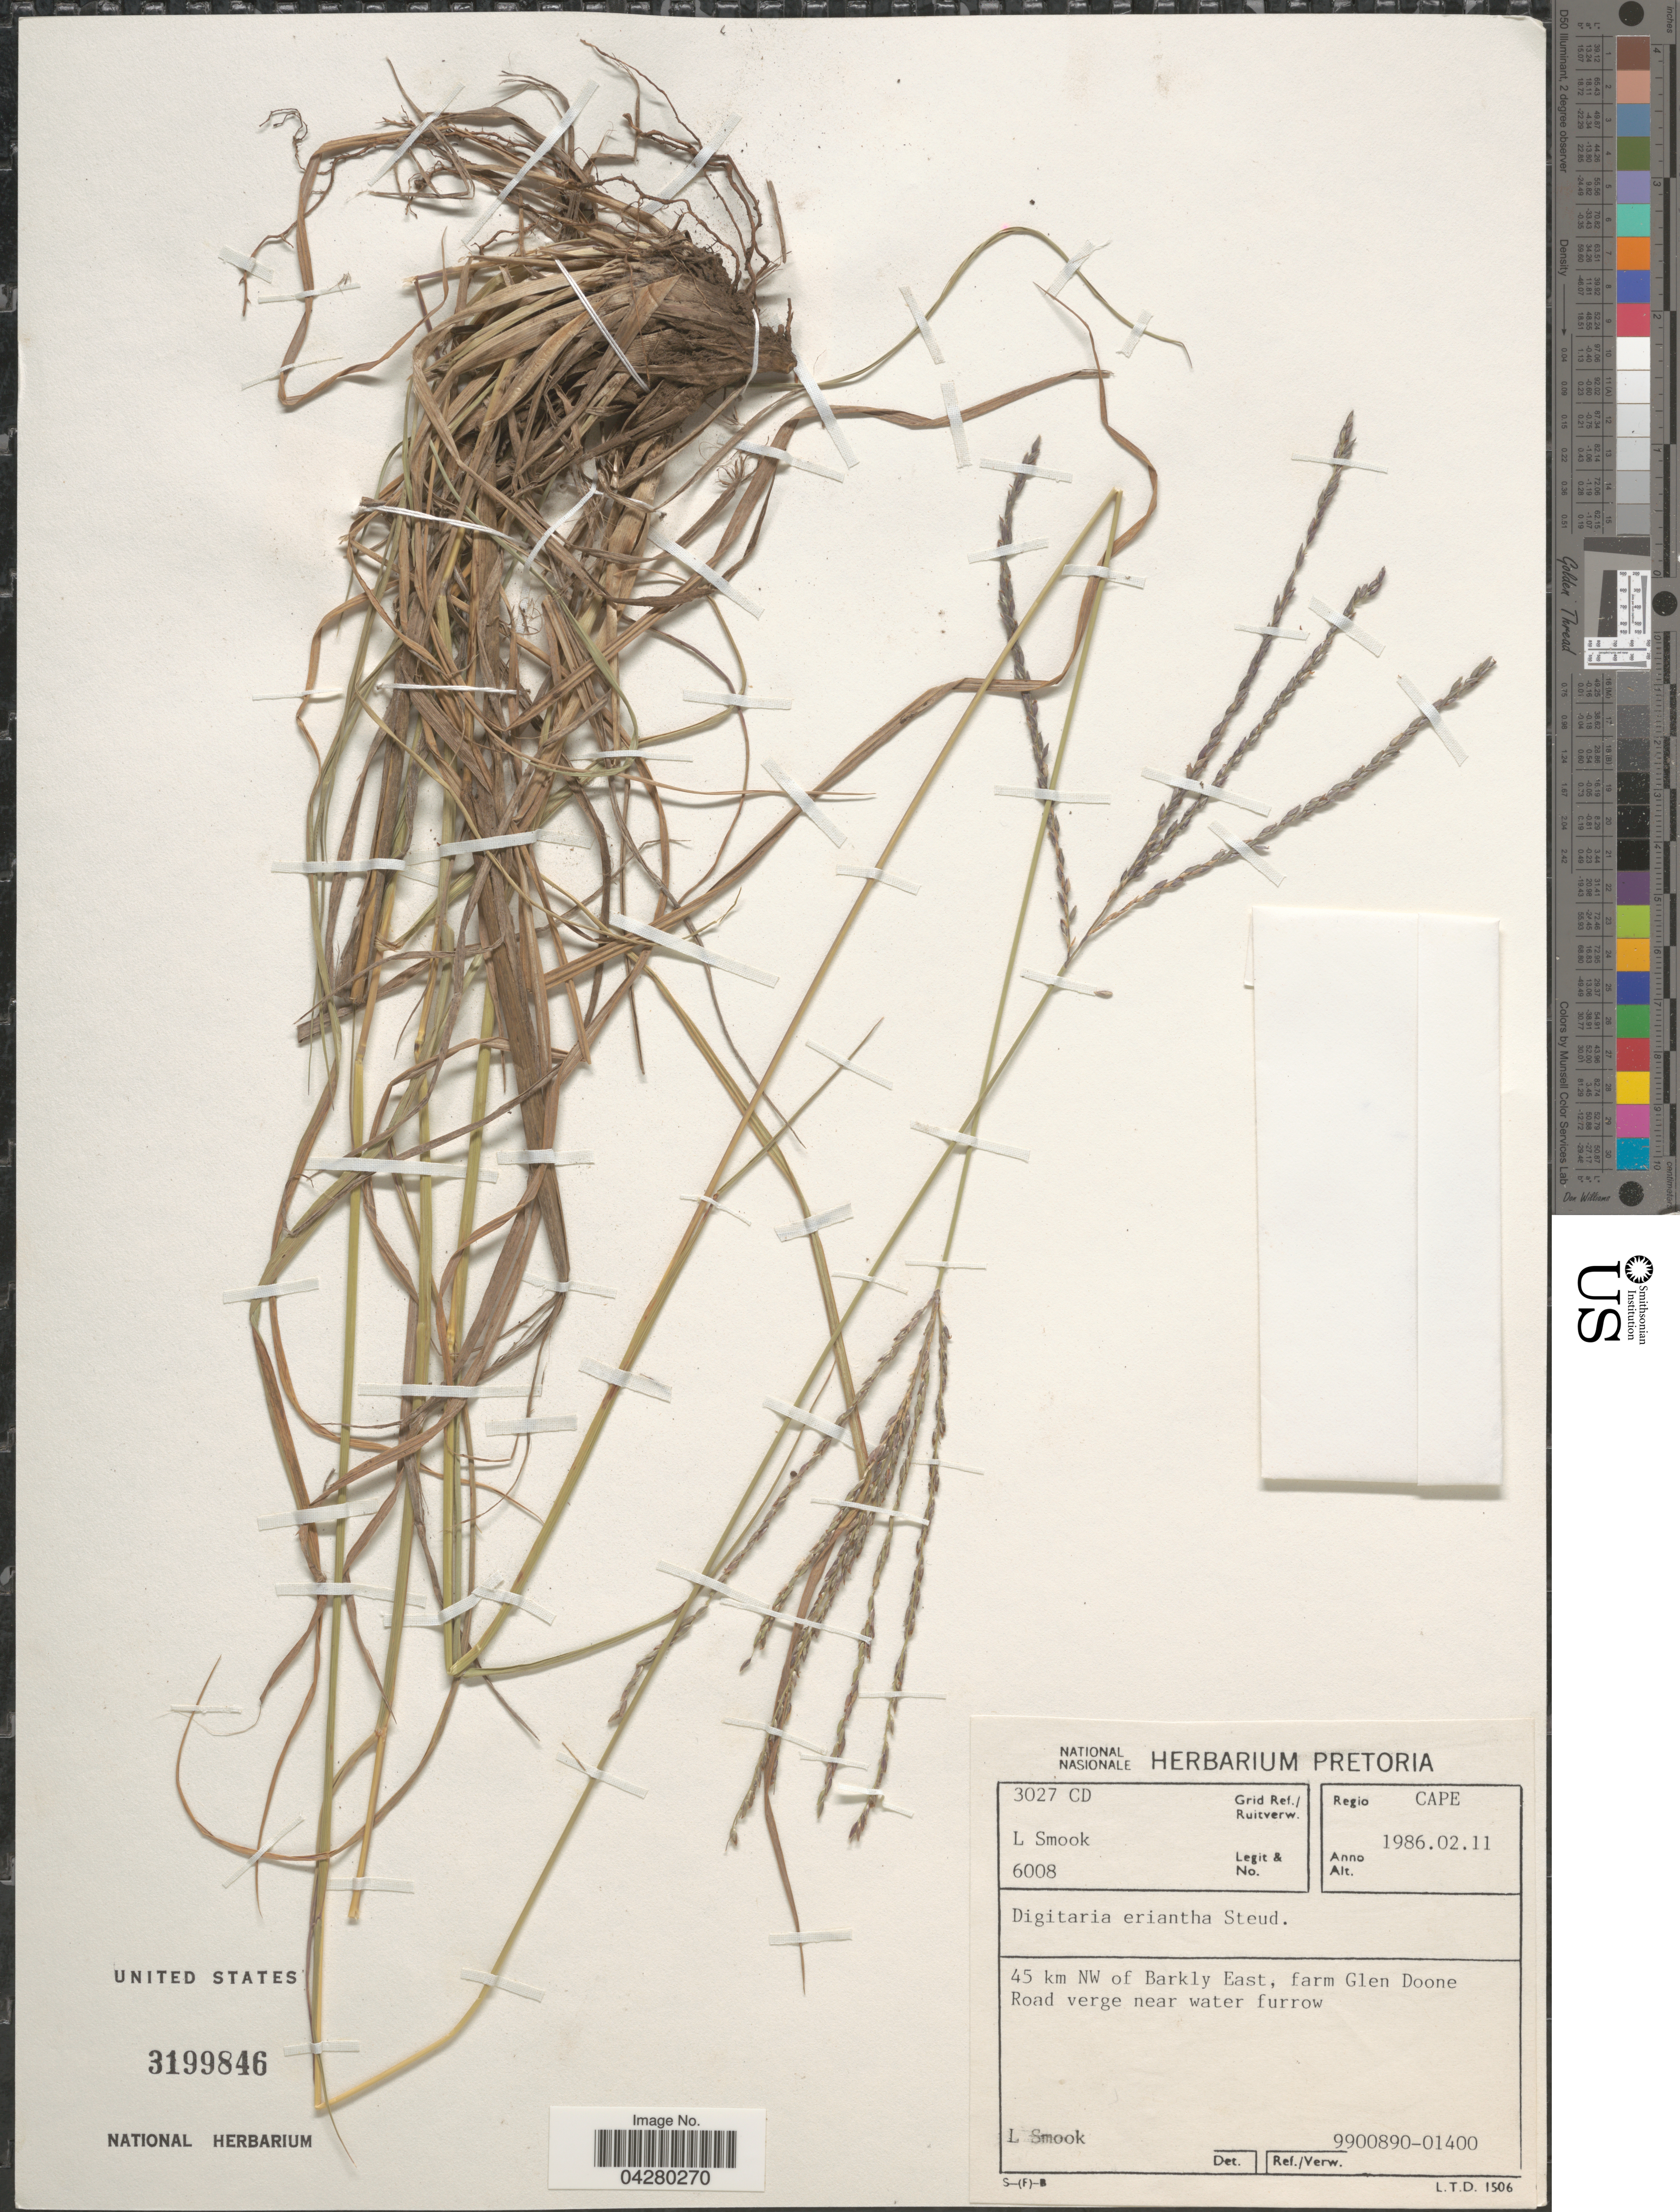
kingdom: Plantae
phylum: Tracheophyta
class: Liliopsida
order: Poales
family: Poaceae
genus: Digitaria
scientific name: Digitaria eriantha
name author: Steud.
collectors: L. Smook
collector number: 6008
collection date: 1986-02-11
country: South Africa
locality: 3027 CD Grid Ref. Regio Cape. 45 km NW of Barkly East, farm Glen Doone. Road verge near water furrow.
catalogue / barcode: US 3199846